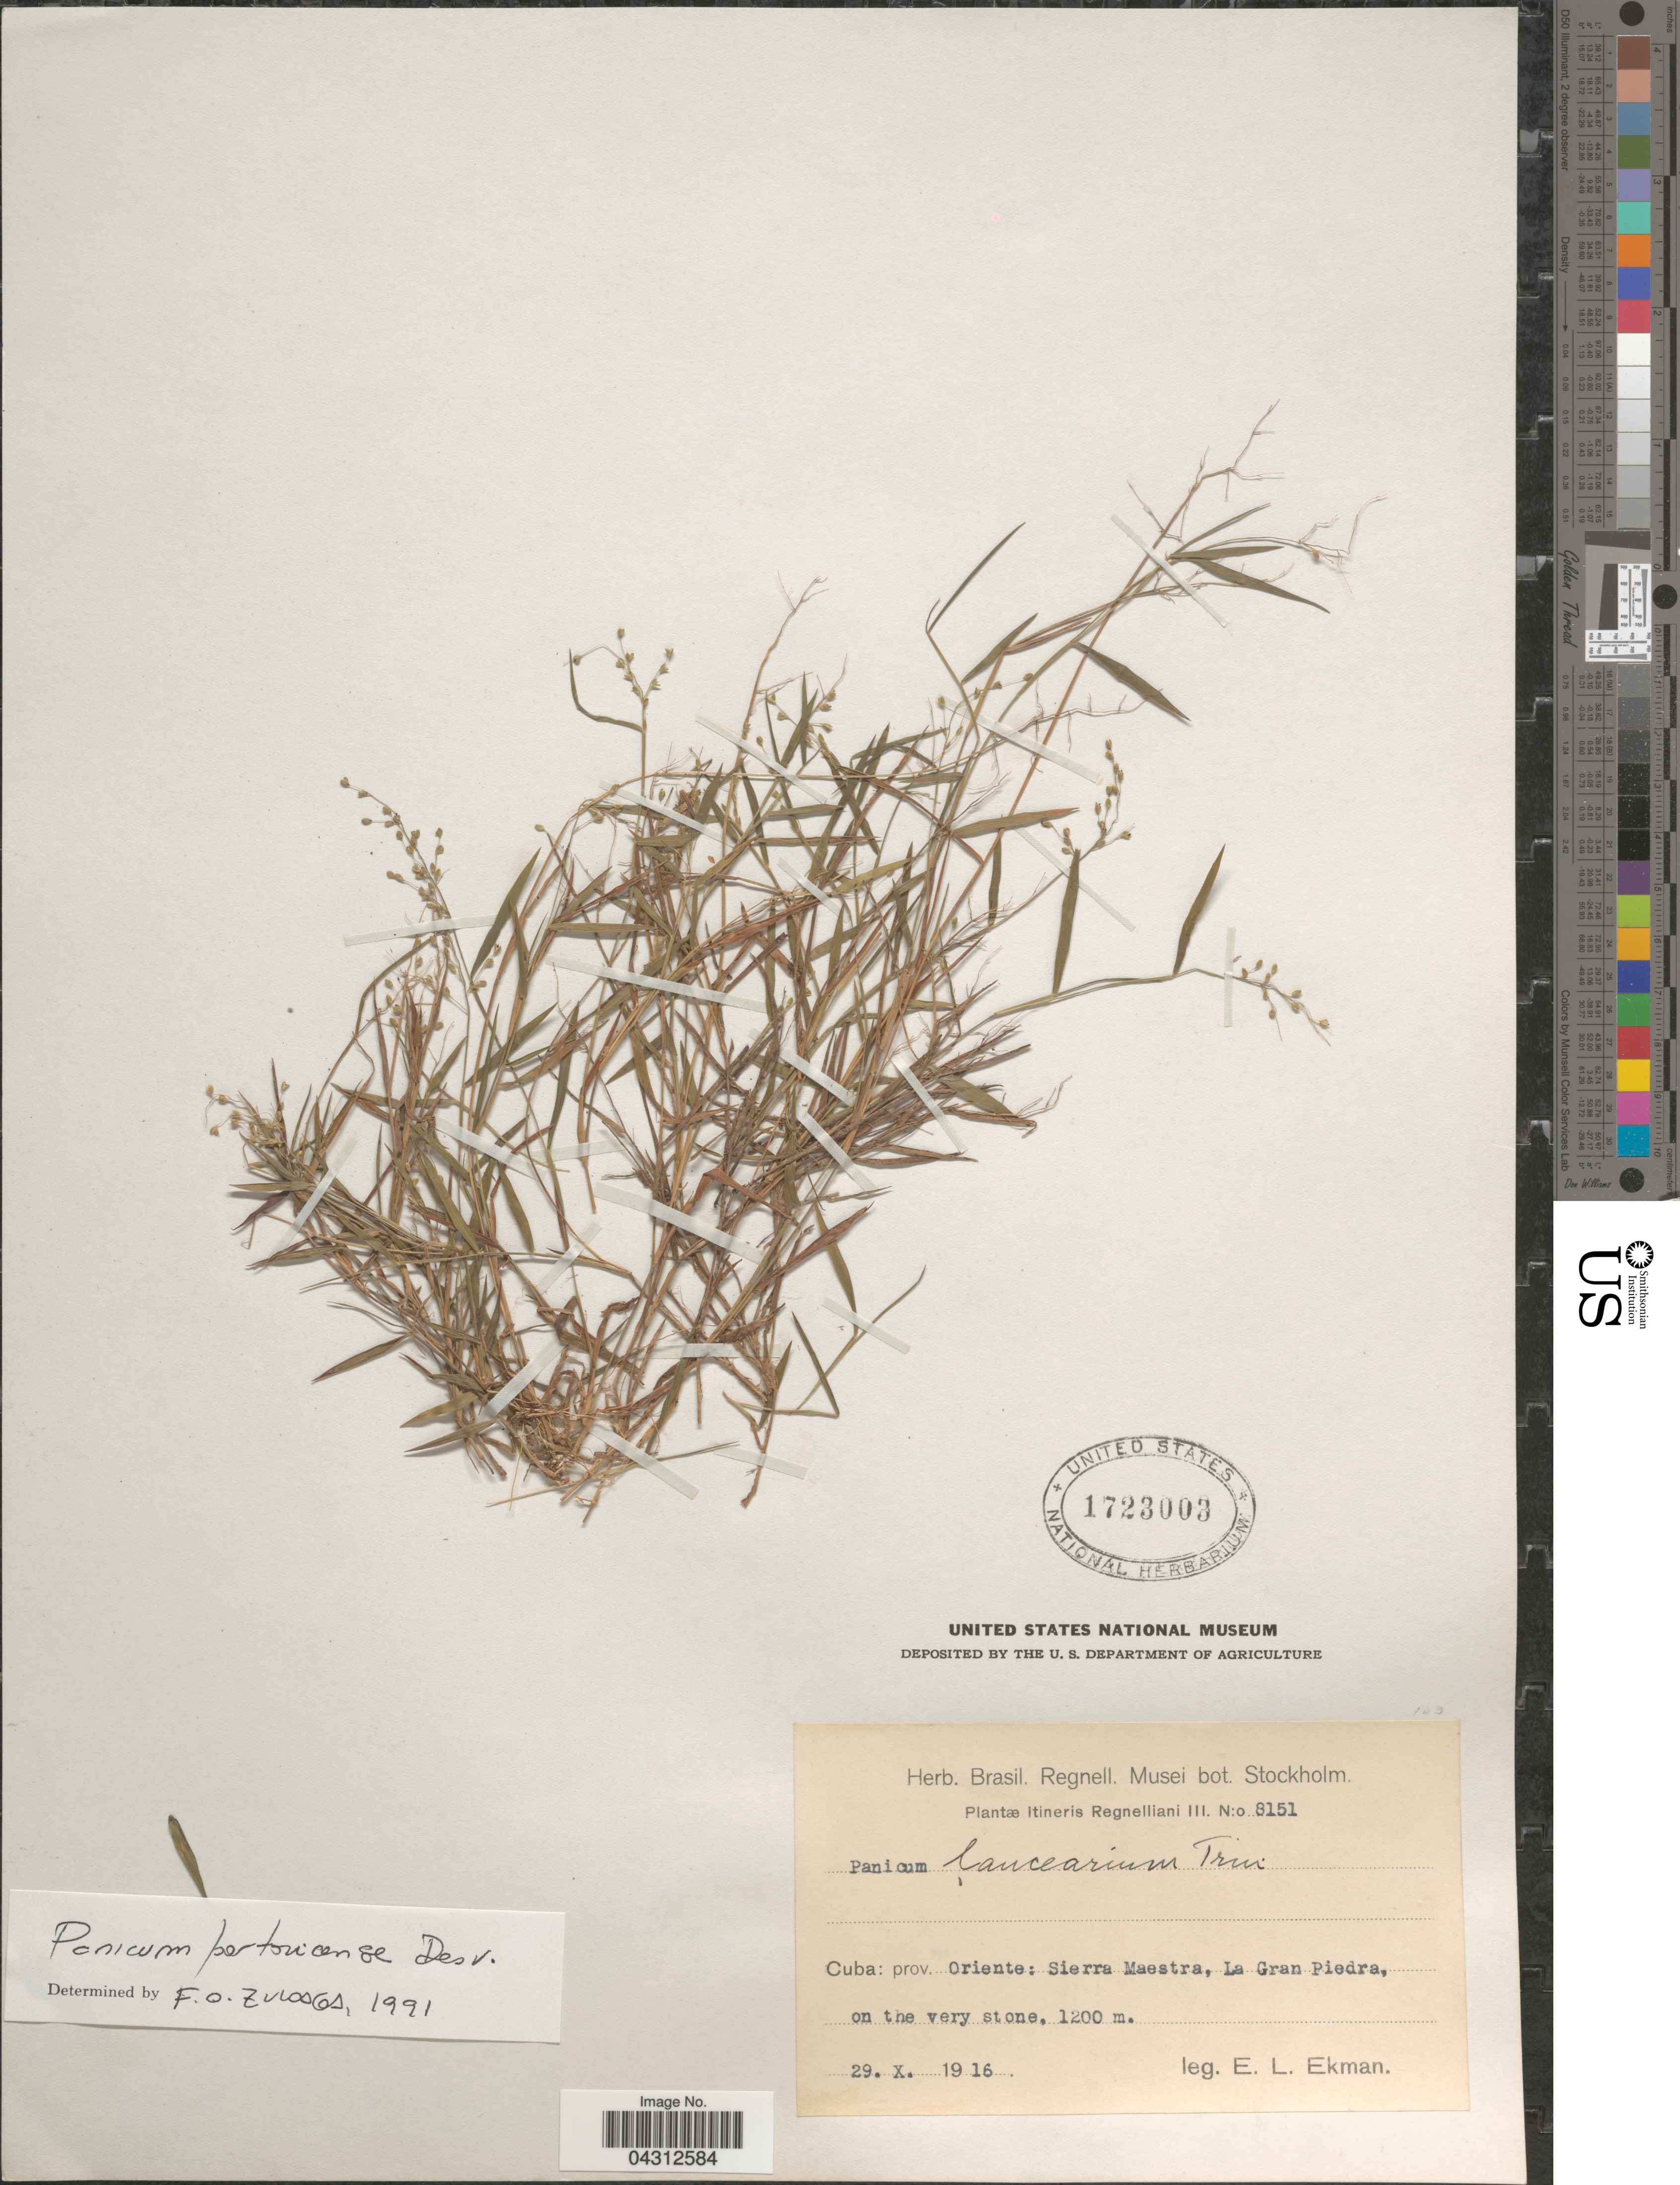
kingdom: Plantae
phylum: Tracheophyta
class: Liliopsida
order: Poales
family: Poaceae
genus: Dichanthelium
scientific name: Dichanthelium portoricense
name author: (Desv. ex Ham.) B.F. Hansen & Wunderlin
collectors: E. L. Ekman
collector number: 8151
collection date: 1916-10-29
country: Cuba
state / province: Oriente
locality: Itineris Regnelliania III. Sierra Maestra, La Gran Piedra.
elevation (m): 1200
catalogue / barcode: US 1723003